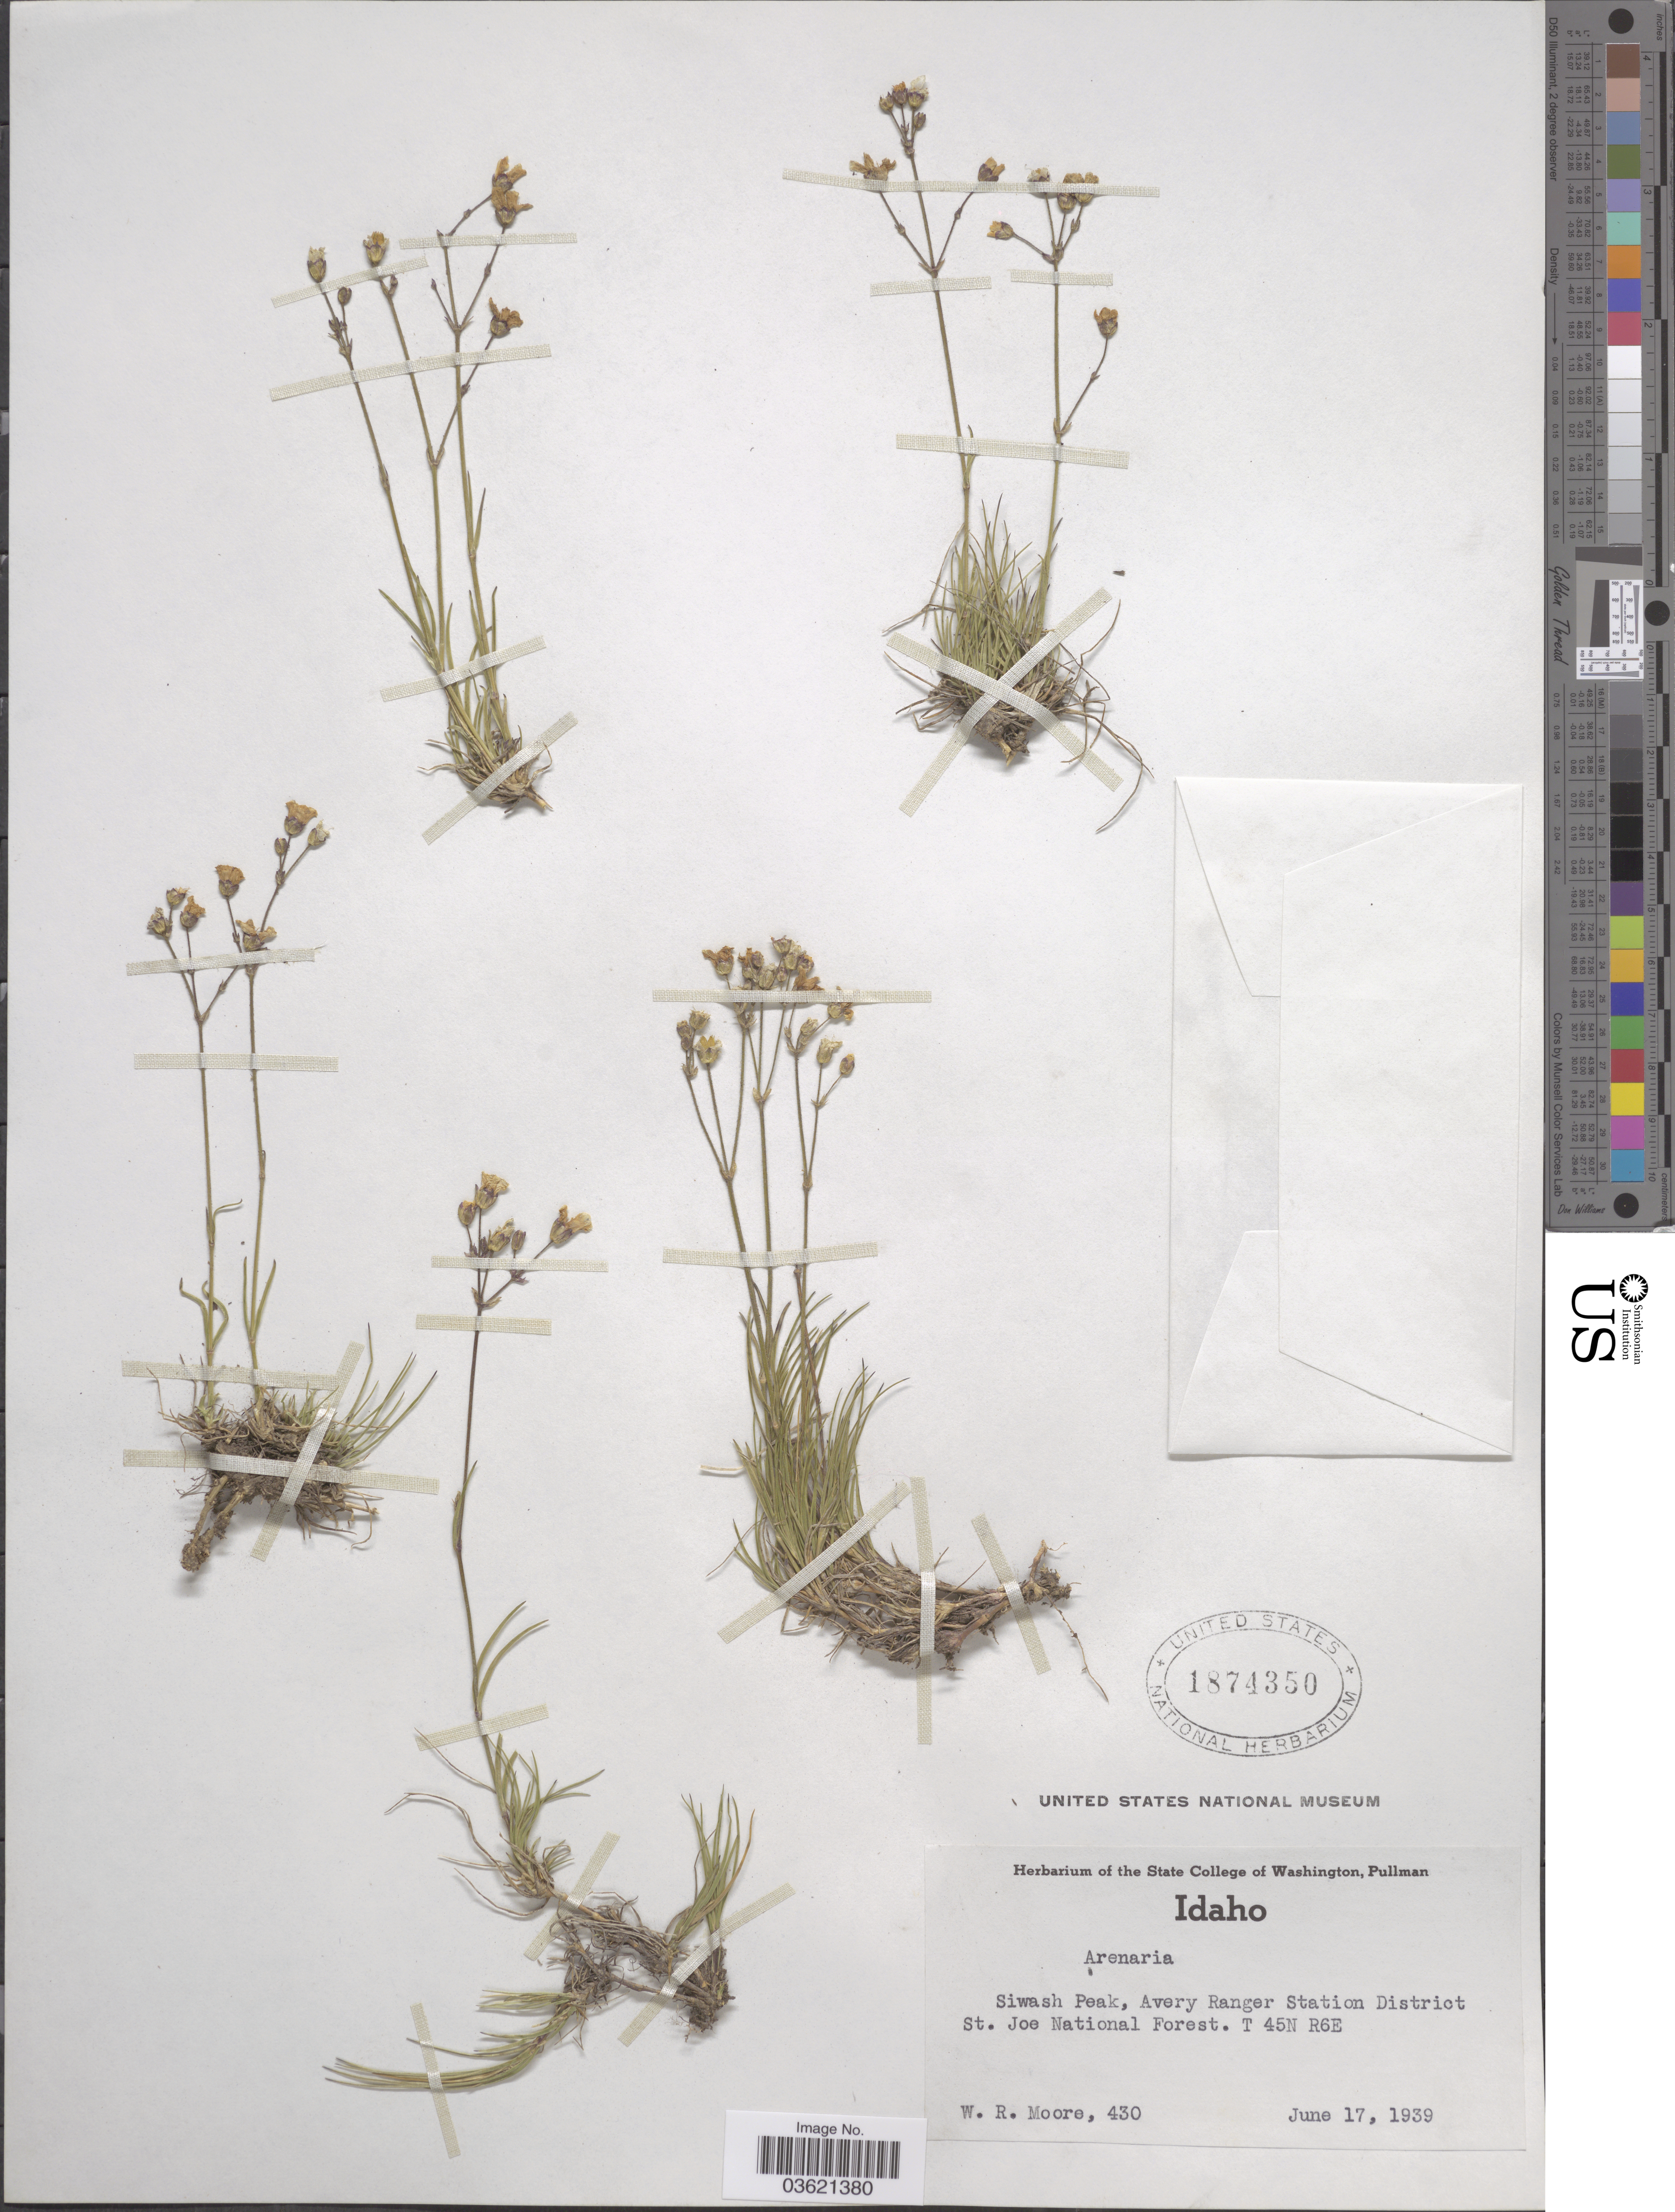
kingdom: Plantae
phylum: Tracheophyta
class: Magnoliopsida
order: Caryophyllales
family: Caryophyllaceae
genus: Arenaria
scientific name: Arenaria sp.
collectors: W. Moore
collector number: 430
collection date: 1939-06-17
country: United States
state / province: Idaho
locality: Siwash Peak, Avery Ranger Station District St. Joe National Forest. T 45N R6E.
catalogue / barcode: US 1874350